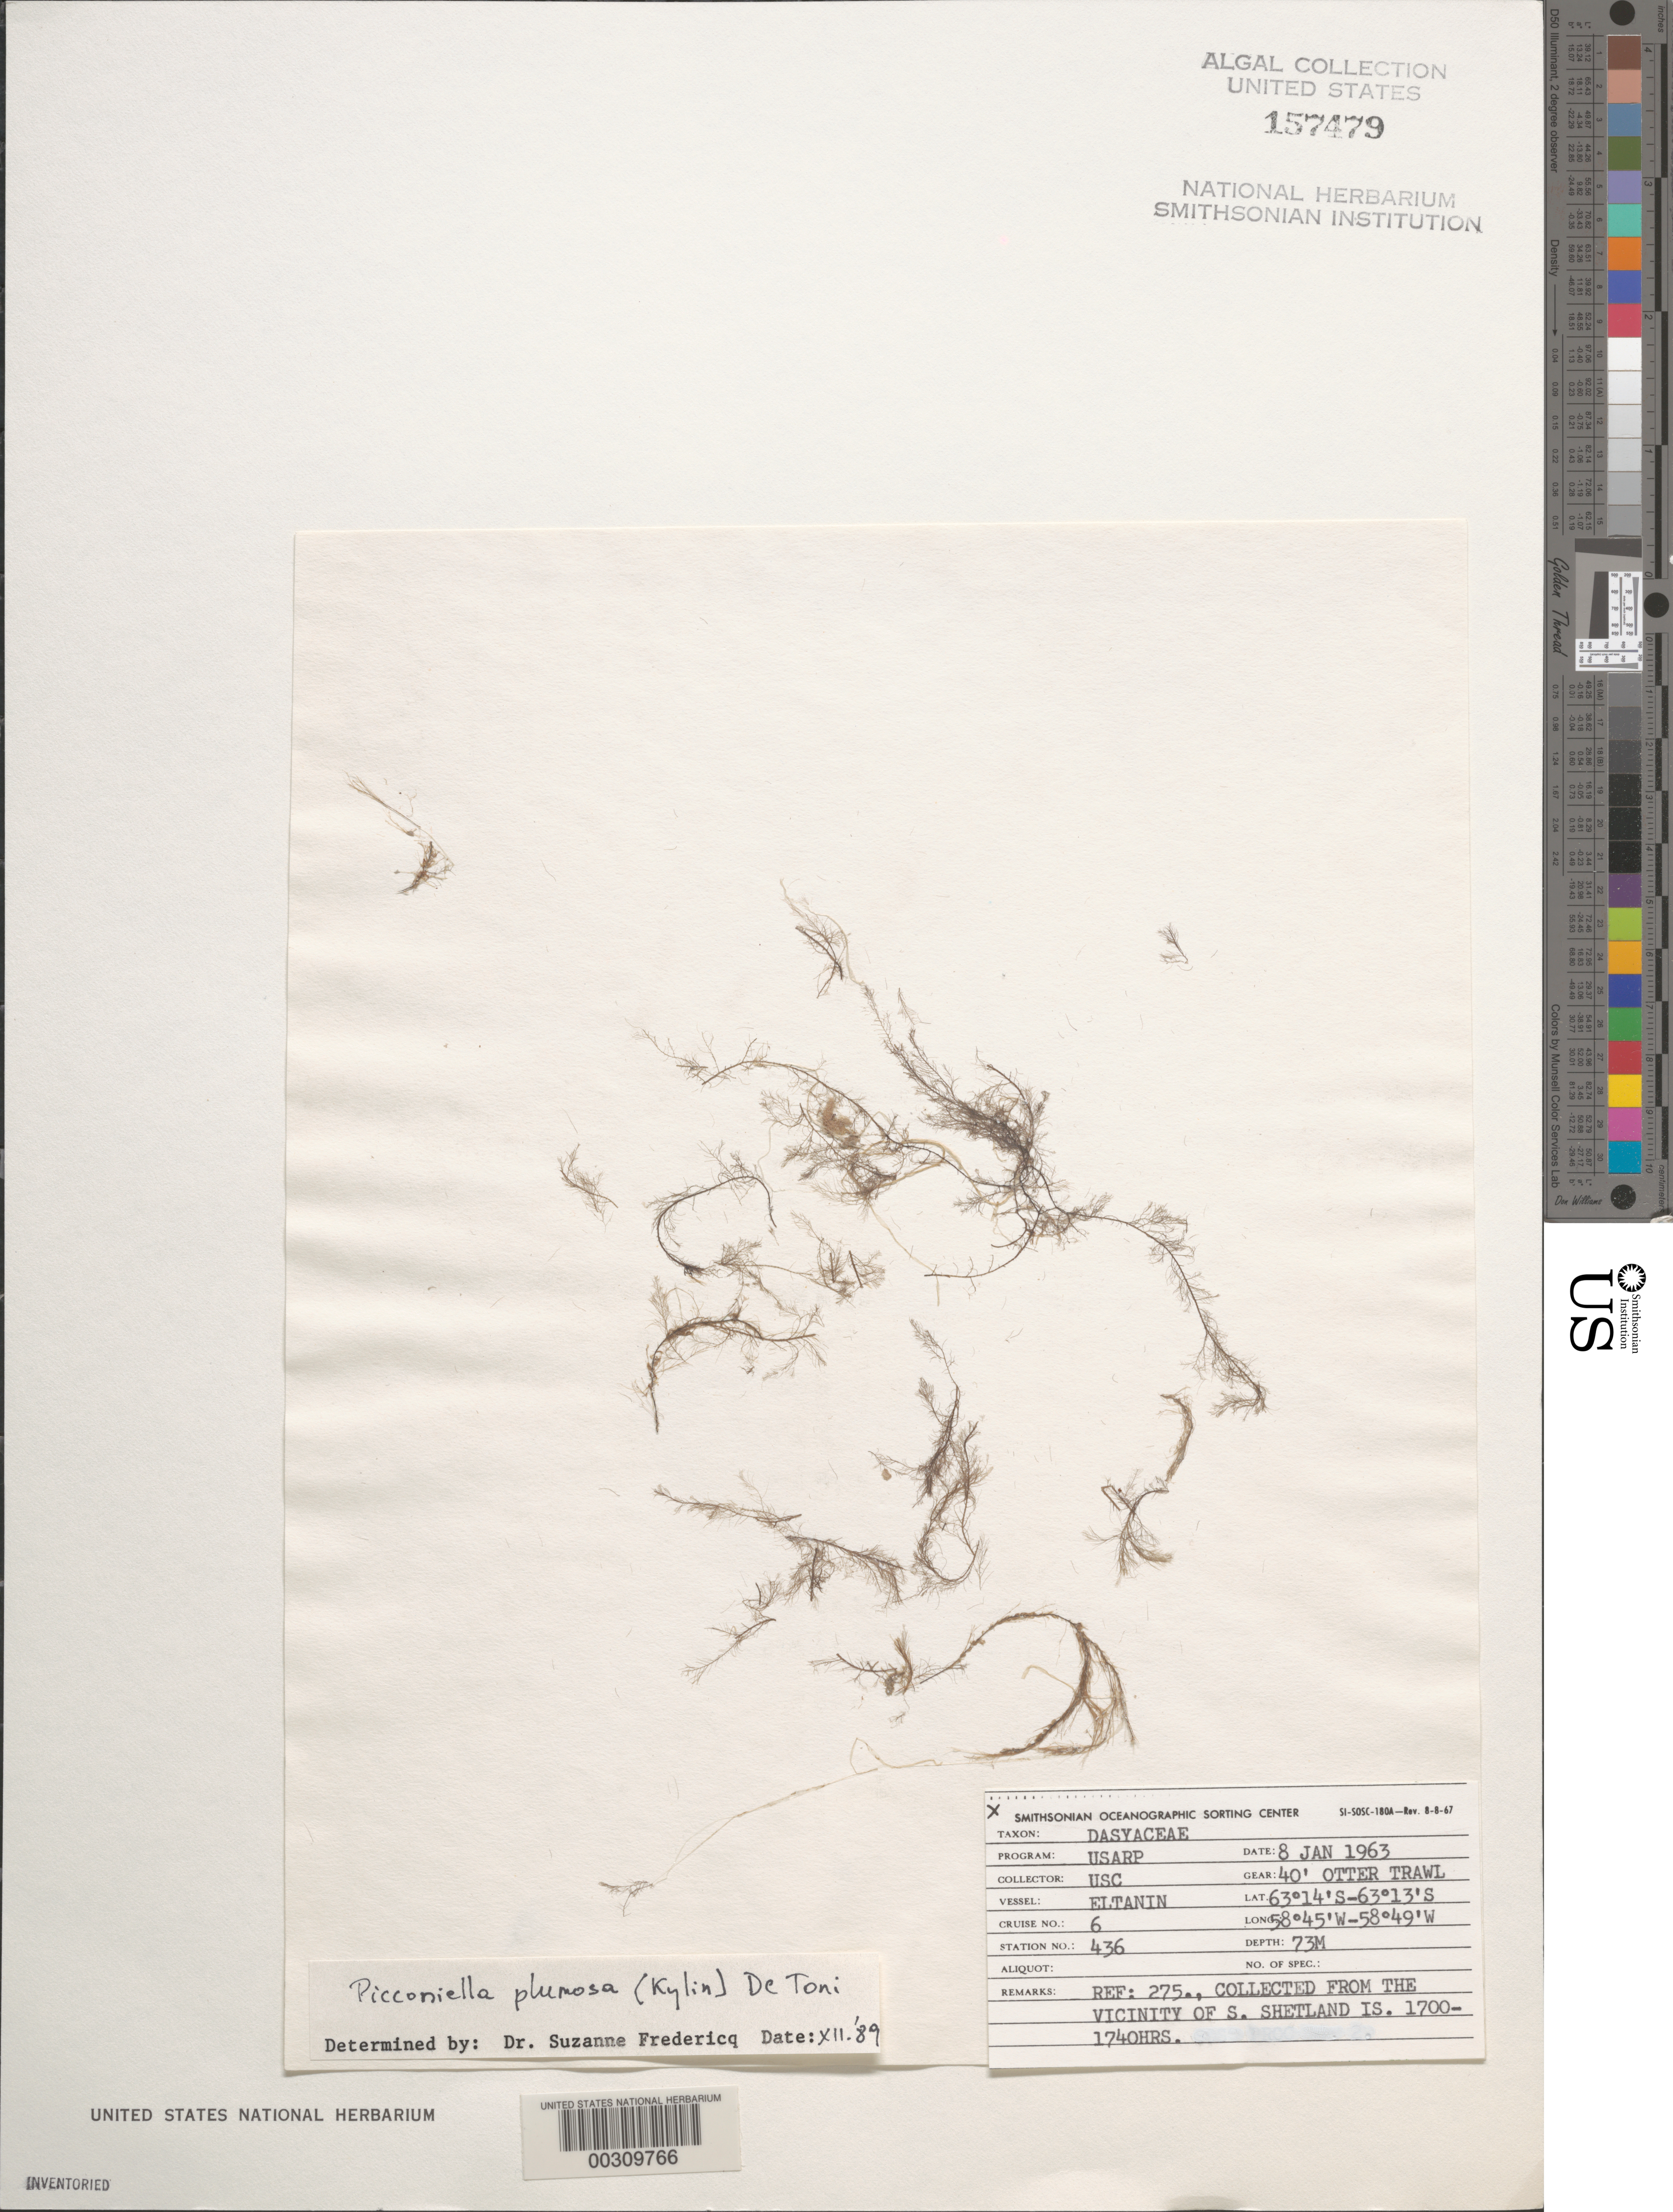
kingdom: Plantae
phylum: Rhodophyta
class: Florideophyceae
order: Ceramiales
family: Rhodomelaceae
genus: Picconiella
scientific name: Picconiella plumosa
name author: (Kylin) De Toni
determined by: Fredericq, S.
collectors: USC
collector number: Station 436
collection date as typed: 08 Jan 1963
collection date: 1963-01-08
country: Antarctica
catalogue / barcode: US 157479